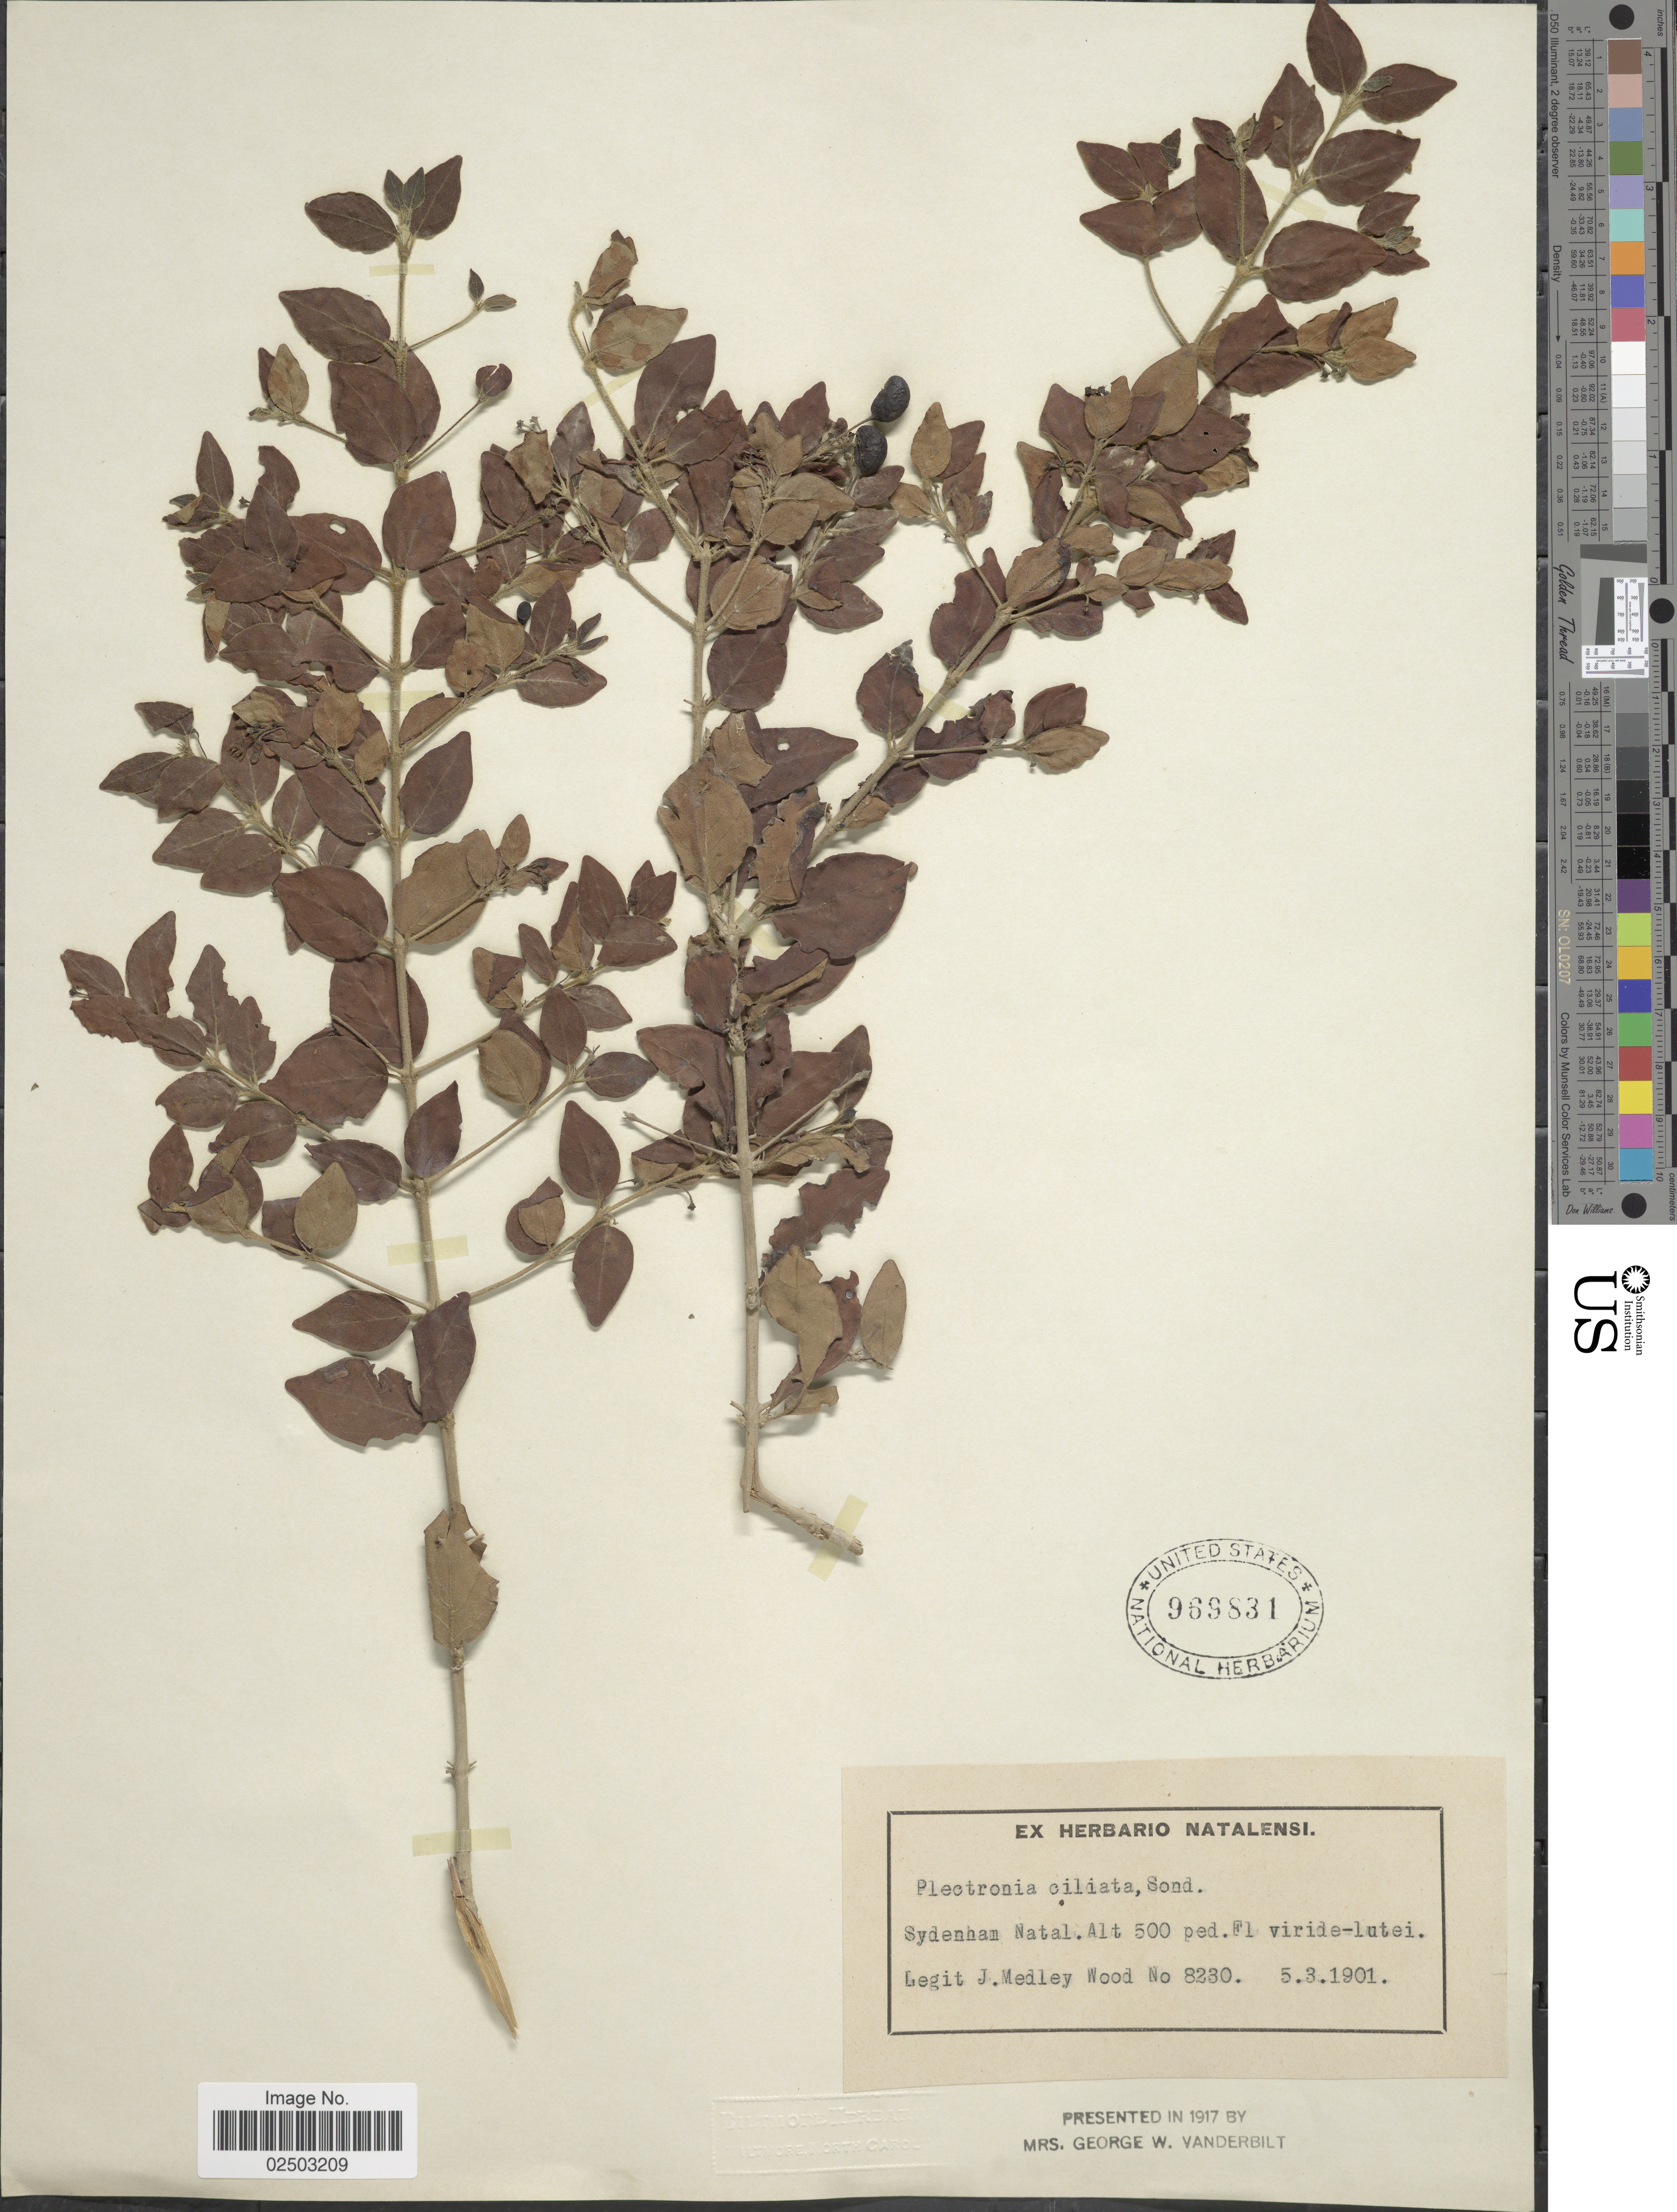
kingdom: Plantae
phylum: Tracheophyta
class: Magnoliopsida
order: Gentianales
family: Rubiaceae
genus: Canthium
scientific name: Canthium ciliatum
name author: (D. Dietr.) Kuntze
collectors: J. Medley Wood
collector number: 8230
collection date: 1901-03-05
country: South Africa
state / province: KwaZulu-Natal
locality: Sydenham Natal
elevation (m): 152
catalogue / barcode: US 969831